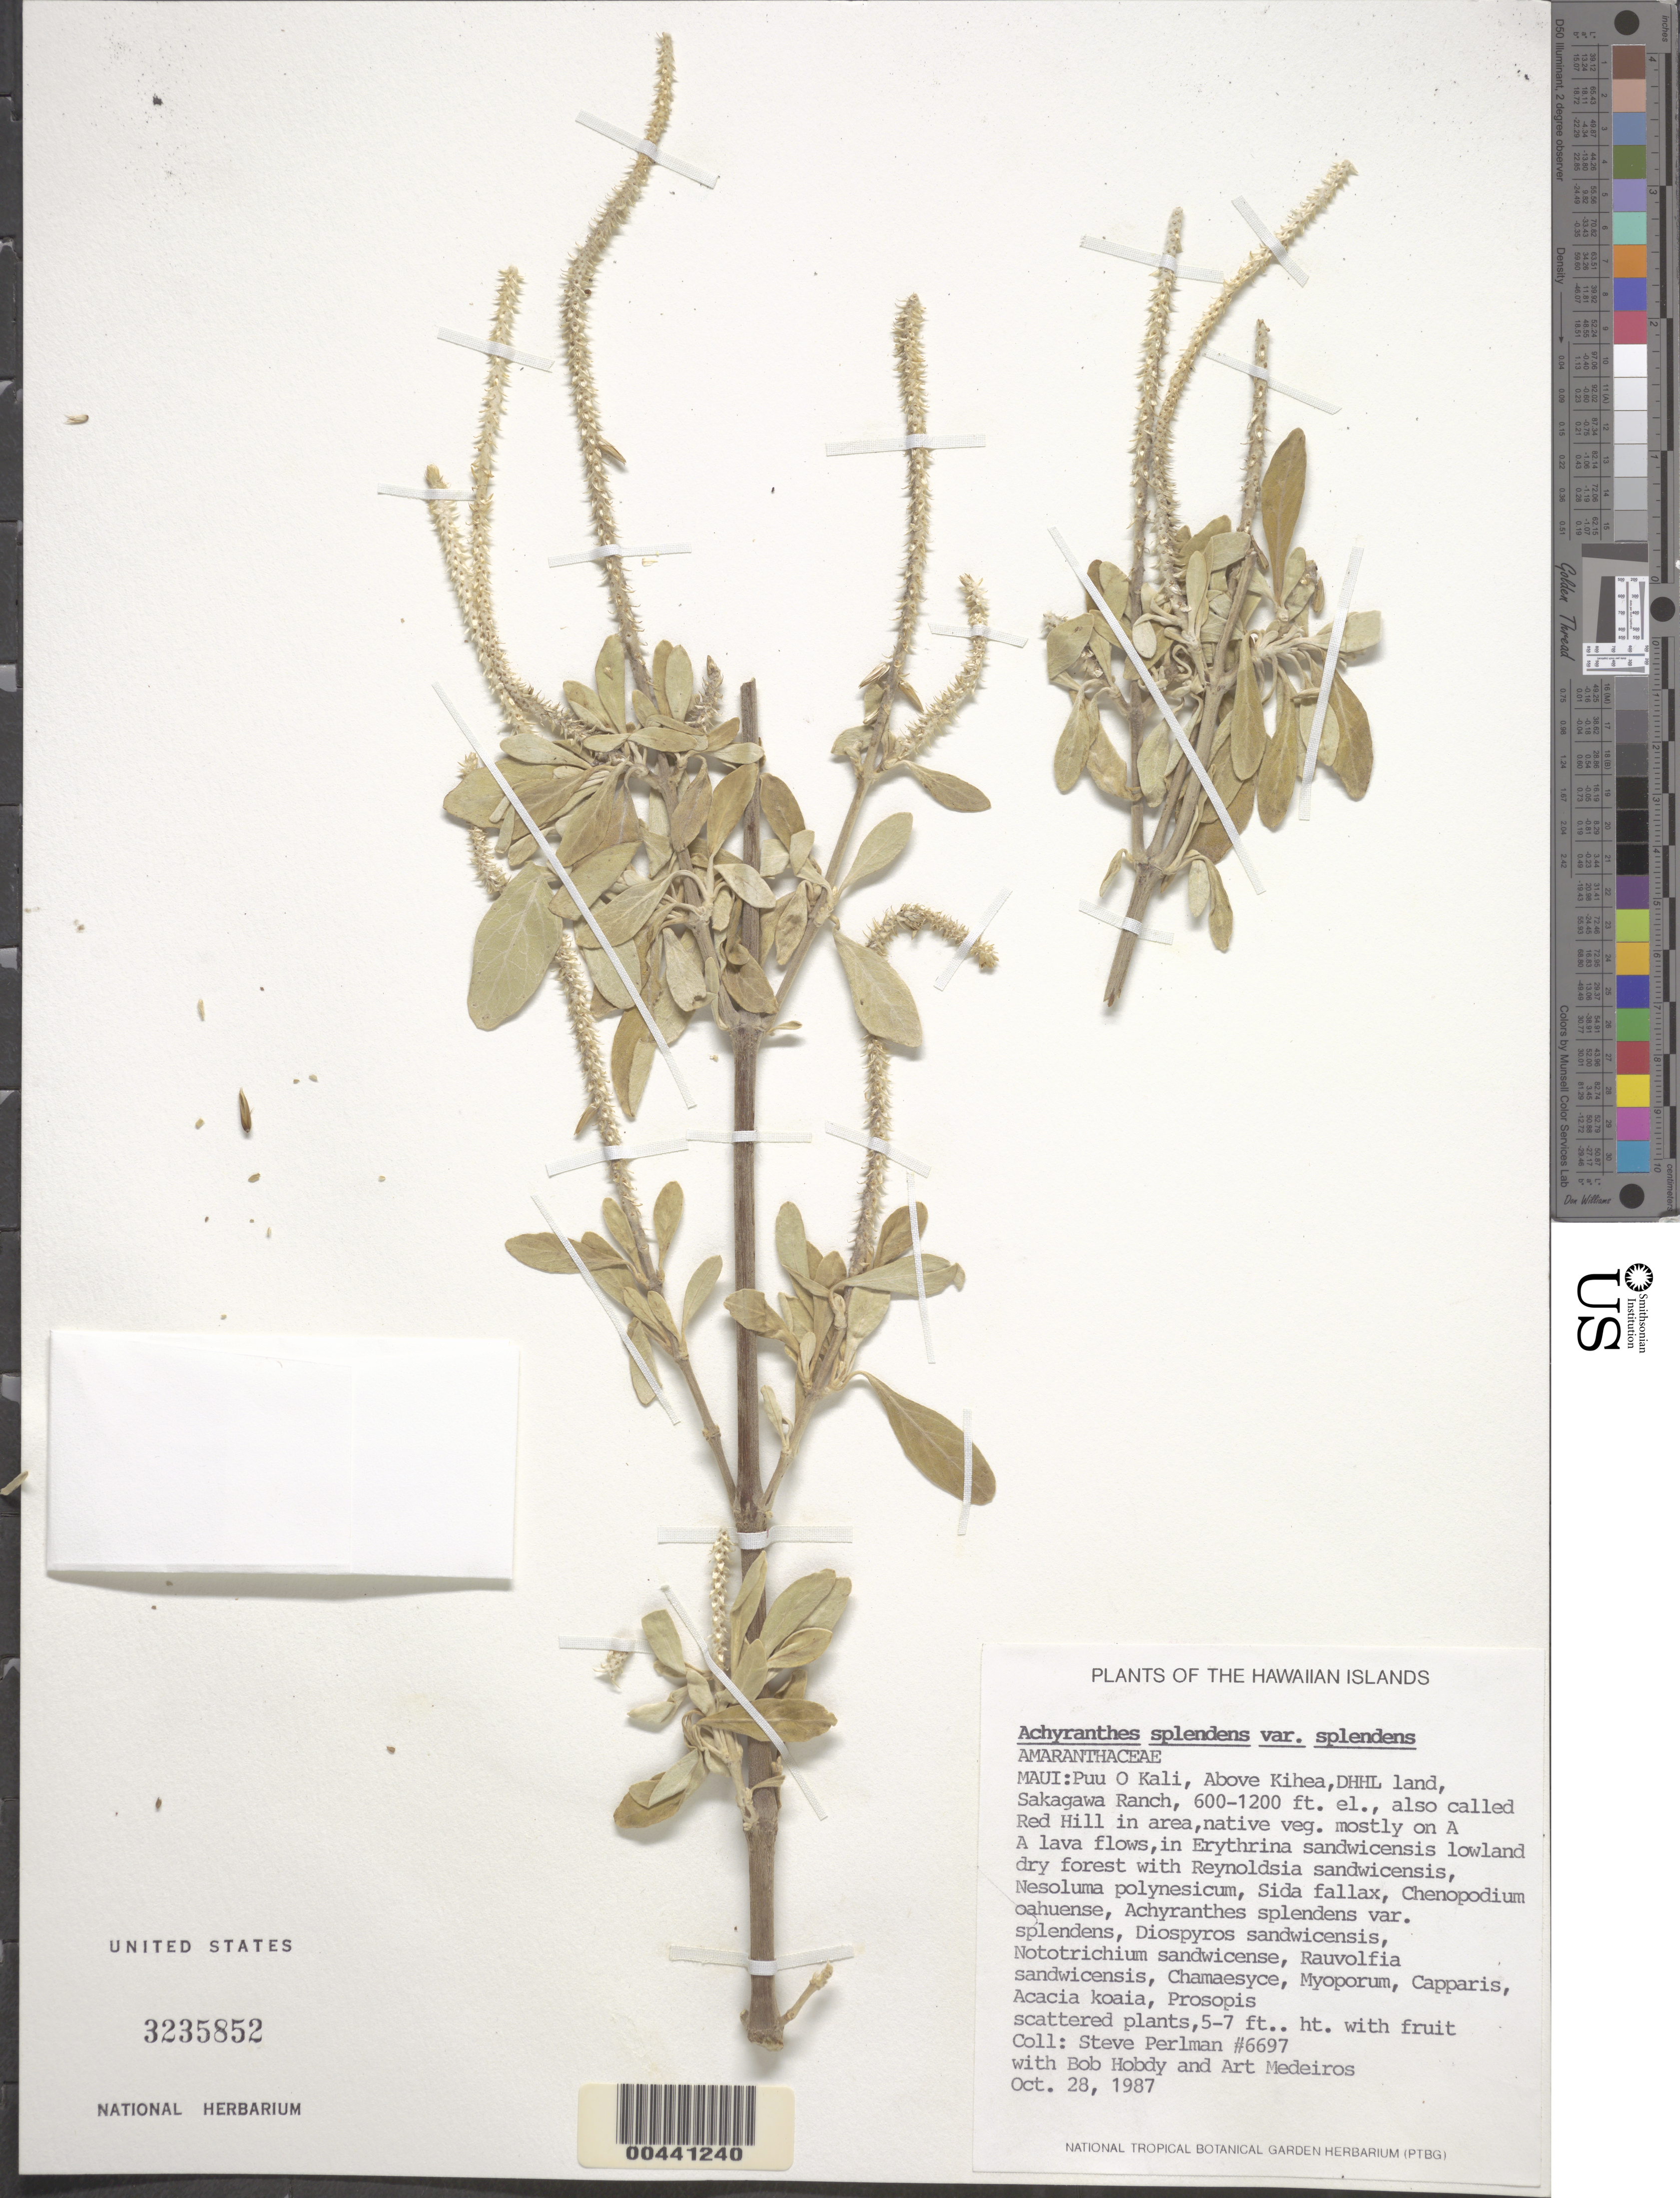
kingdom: Plantae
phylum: Tracheophyta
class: Magnoliopsida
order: Caryophyllales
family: Amaranthaceae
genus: Achyranthes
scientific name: Achyranthes splendens var. splendens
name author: Mart. ex Moq.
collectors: S. P. Perlman, B. Hobdy & A. Medeiros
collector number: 6697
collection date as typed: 28 Oct 1987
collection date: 1987-10-28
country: United States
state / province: Hawaii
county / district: Maui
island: Maui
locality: Puu O Kali, above Kihea, DHHL Land, Sakagawa Ranch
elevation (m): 183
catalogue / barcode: US 3235852